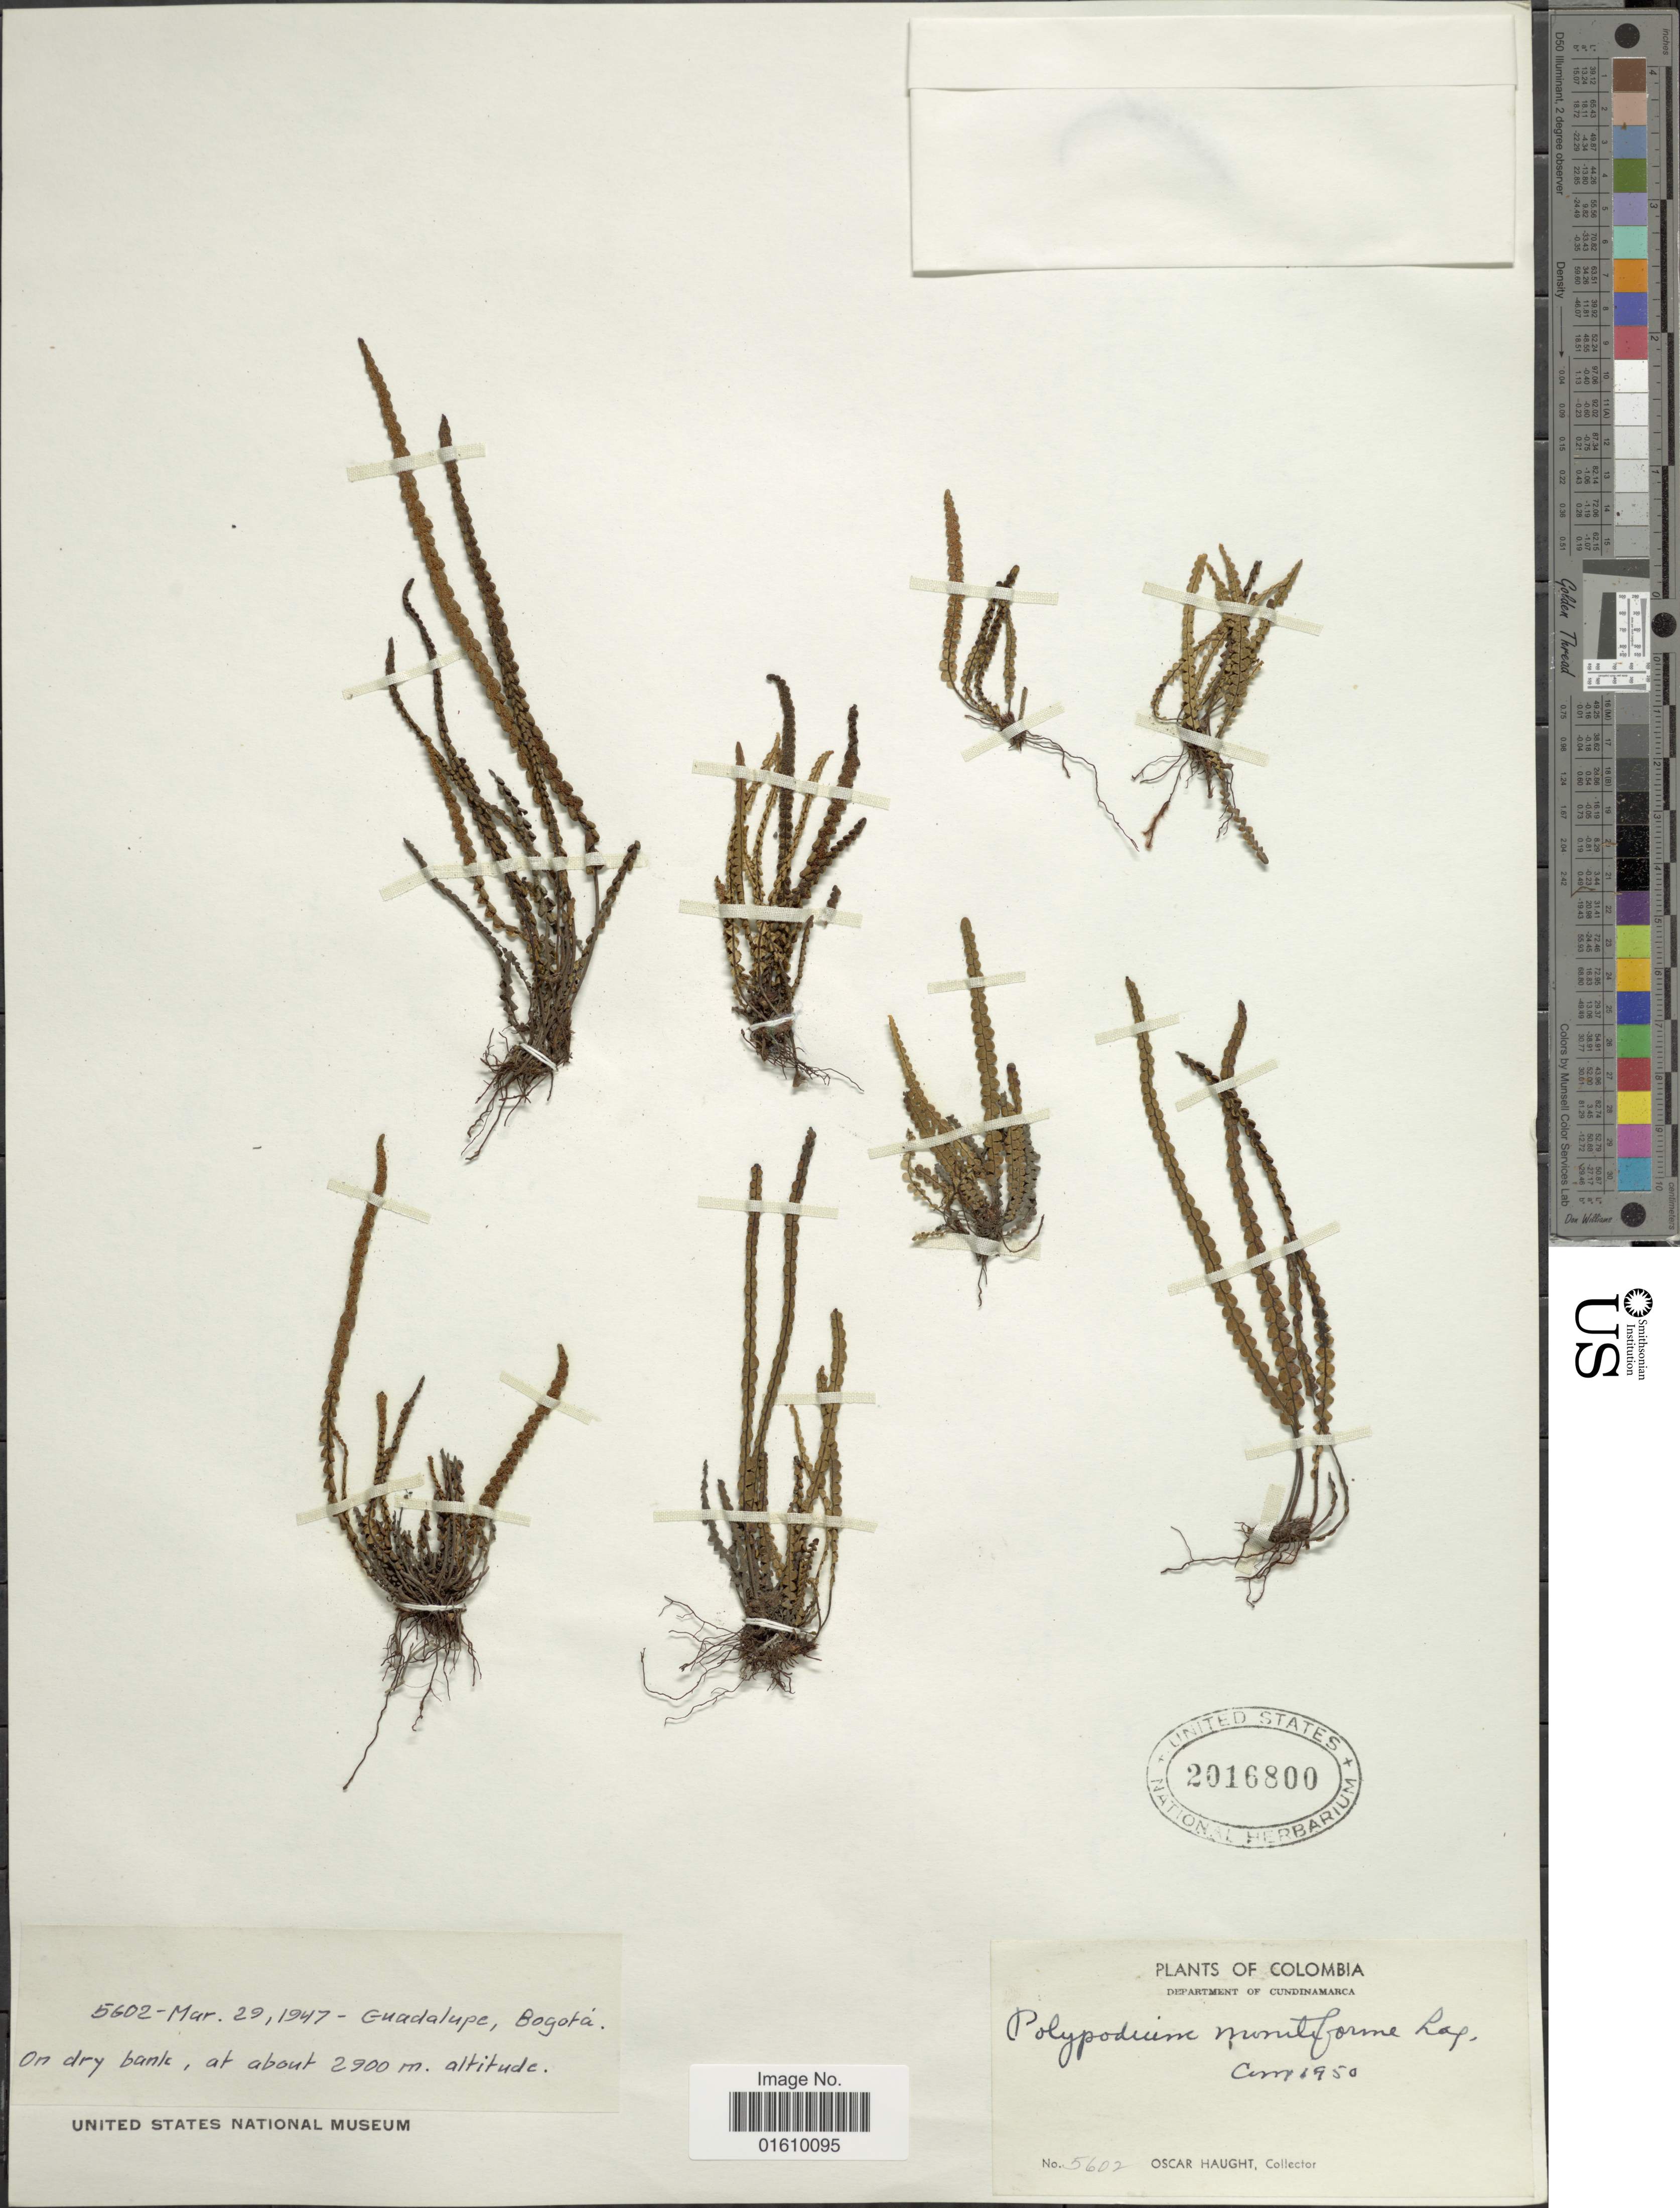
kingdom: Plantae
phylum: Tracheophyta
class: Polypodiopsida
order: Polypodiales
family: Polypodiaceae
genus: Melpomene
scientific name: Melpomene moniliformis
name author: (Lag. ex Sw.) A.R. Sm. & R.C. Moran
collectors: O. L. Haught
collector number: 5602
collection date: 1947-03-29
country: Colombia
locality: Department of Cundinamarca, Guadalupe, Bogotá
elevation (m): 2900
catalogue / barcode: US 2016800